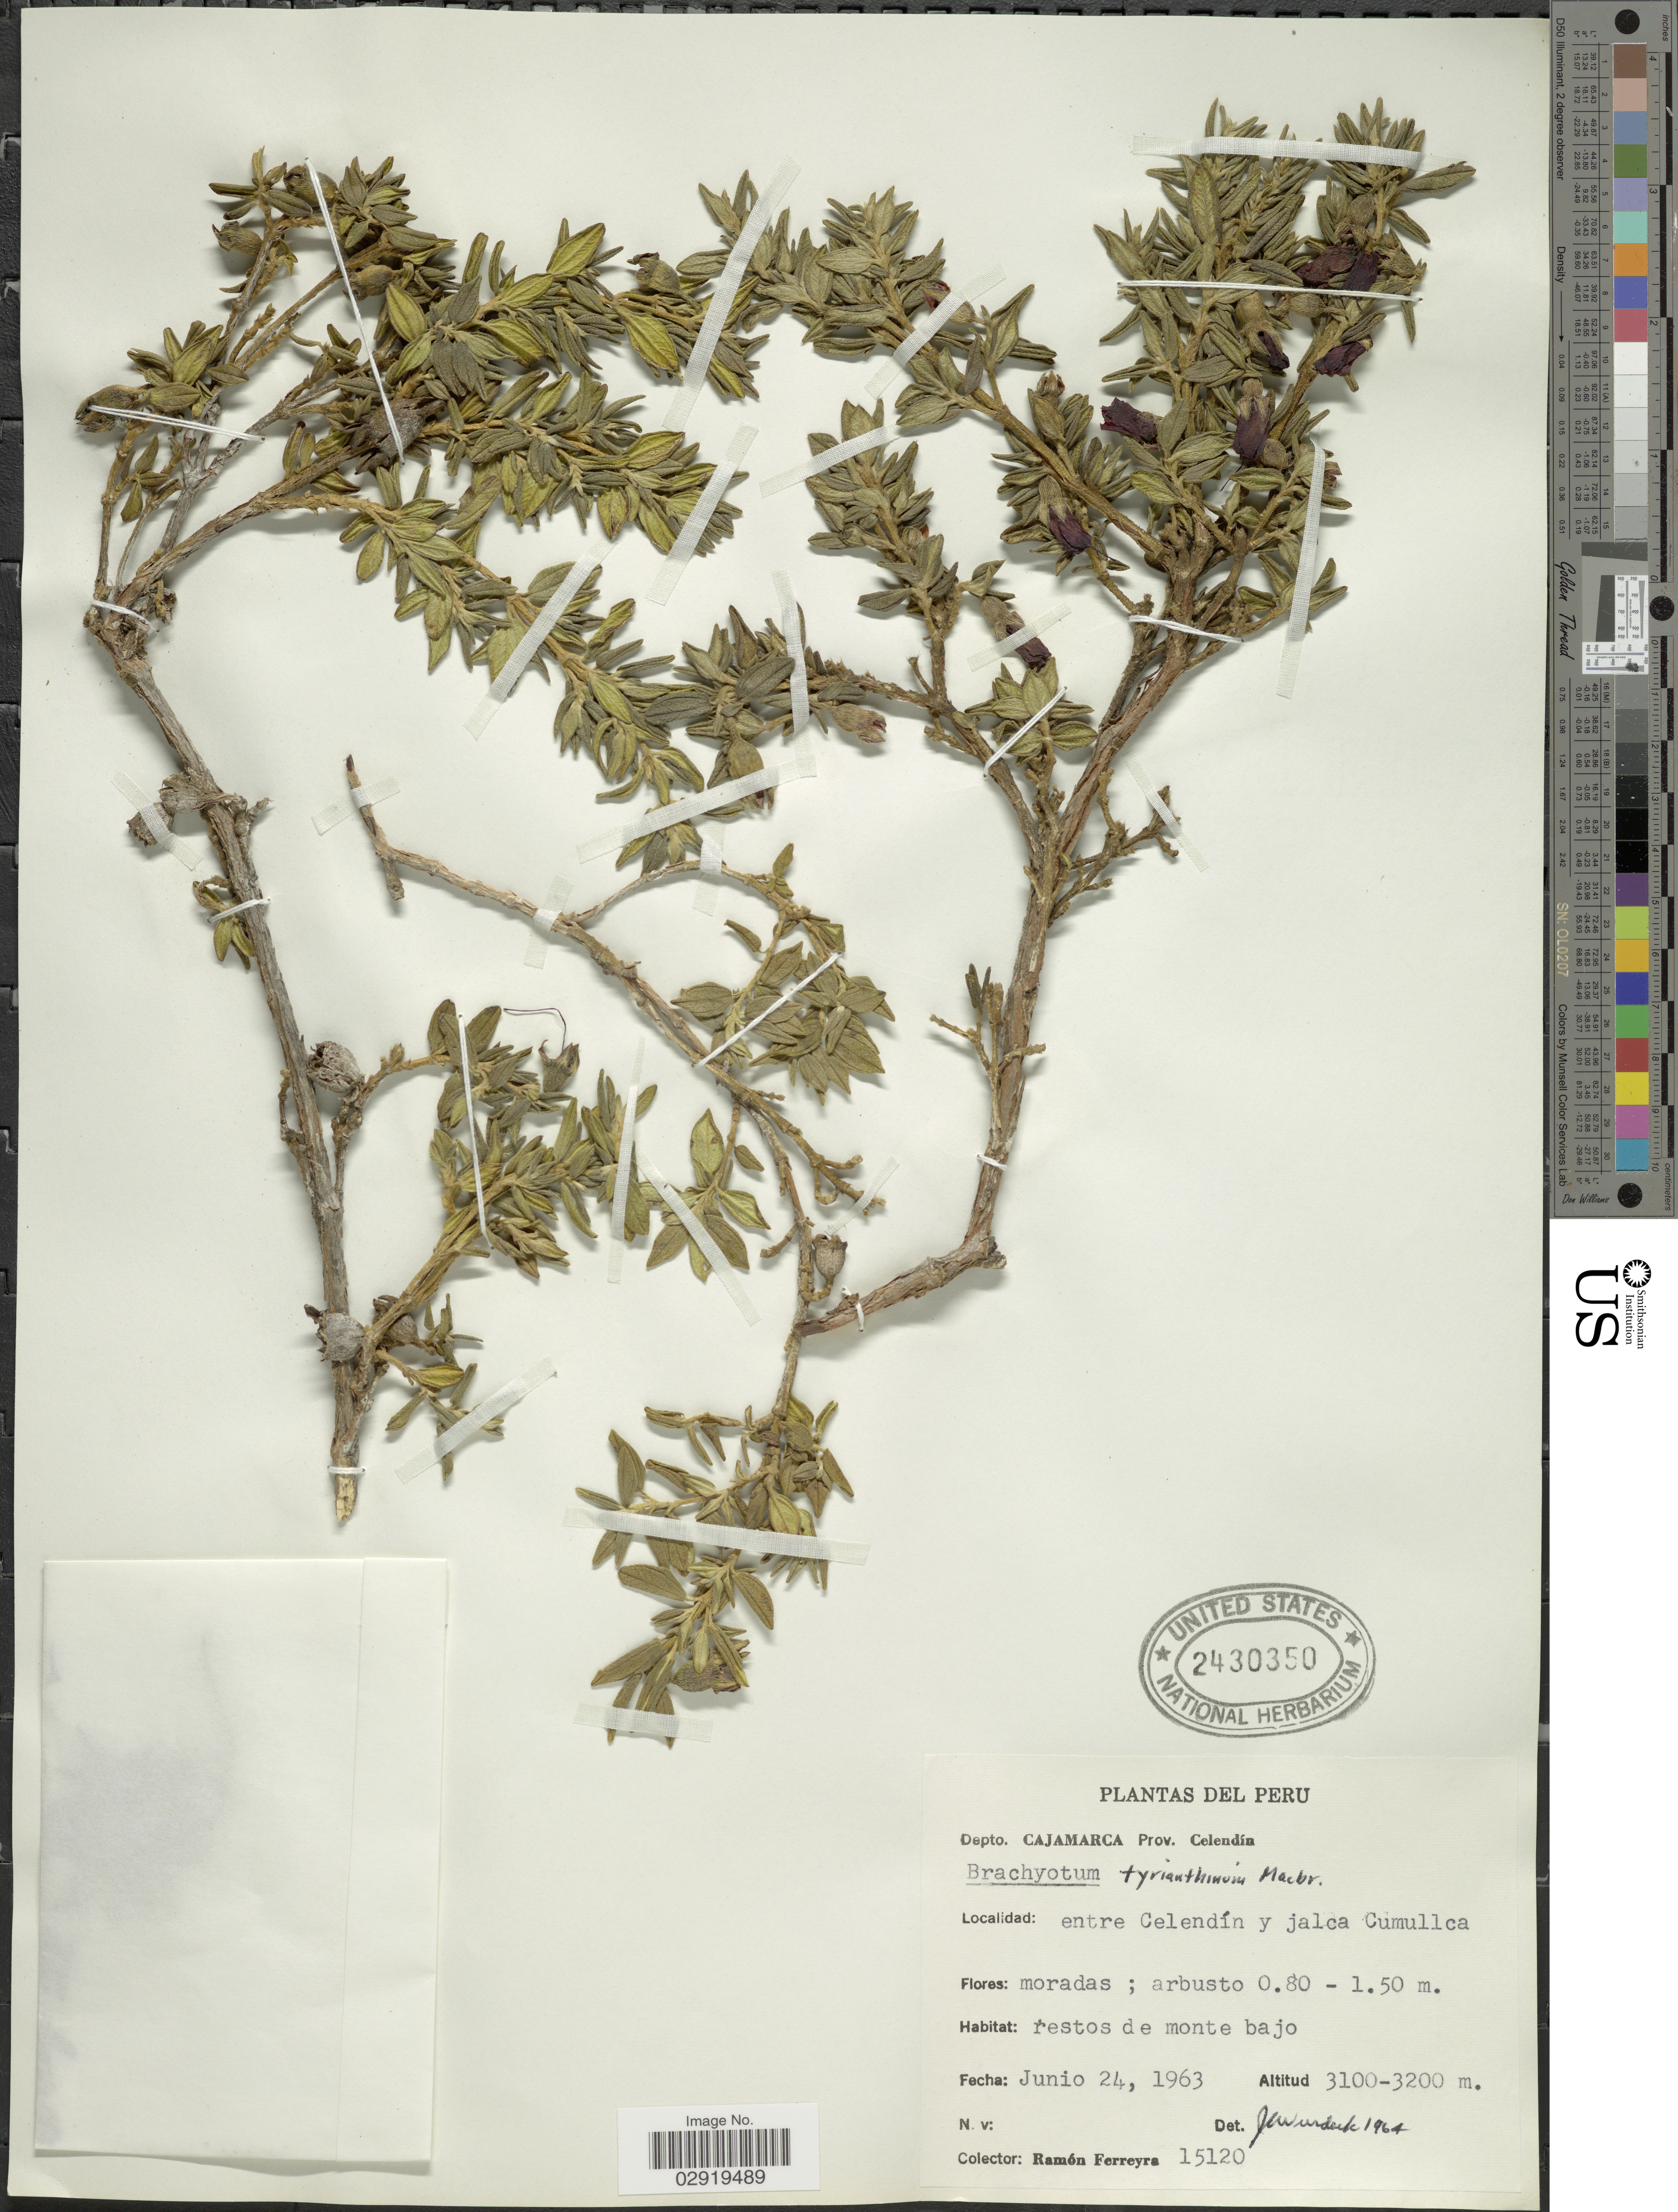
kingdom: Plantae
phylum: Tracheophyta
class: Magnoliopsida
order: Myrtales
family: Melastomataceae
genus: Brachyotum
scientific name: Brachyotum tyrianthinum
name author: J.F. Macbr.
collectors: R. A. Ferreyra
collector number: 15120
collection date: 1963-06-24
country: Peru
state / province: Cajamarca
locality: Depto. Cajamarca. Prov. Celendín. Entre Celendín y jalca Cumullca.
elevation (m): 3100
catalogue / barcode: US 2430350